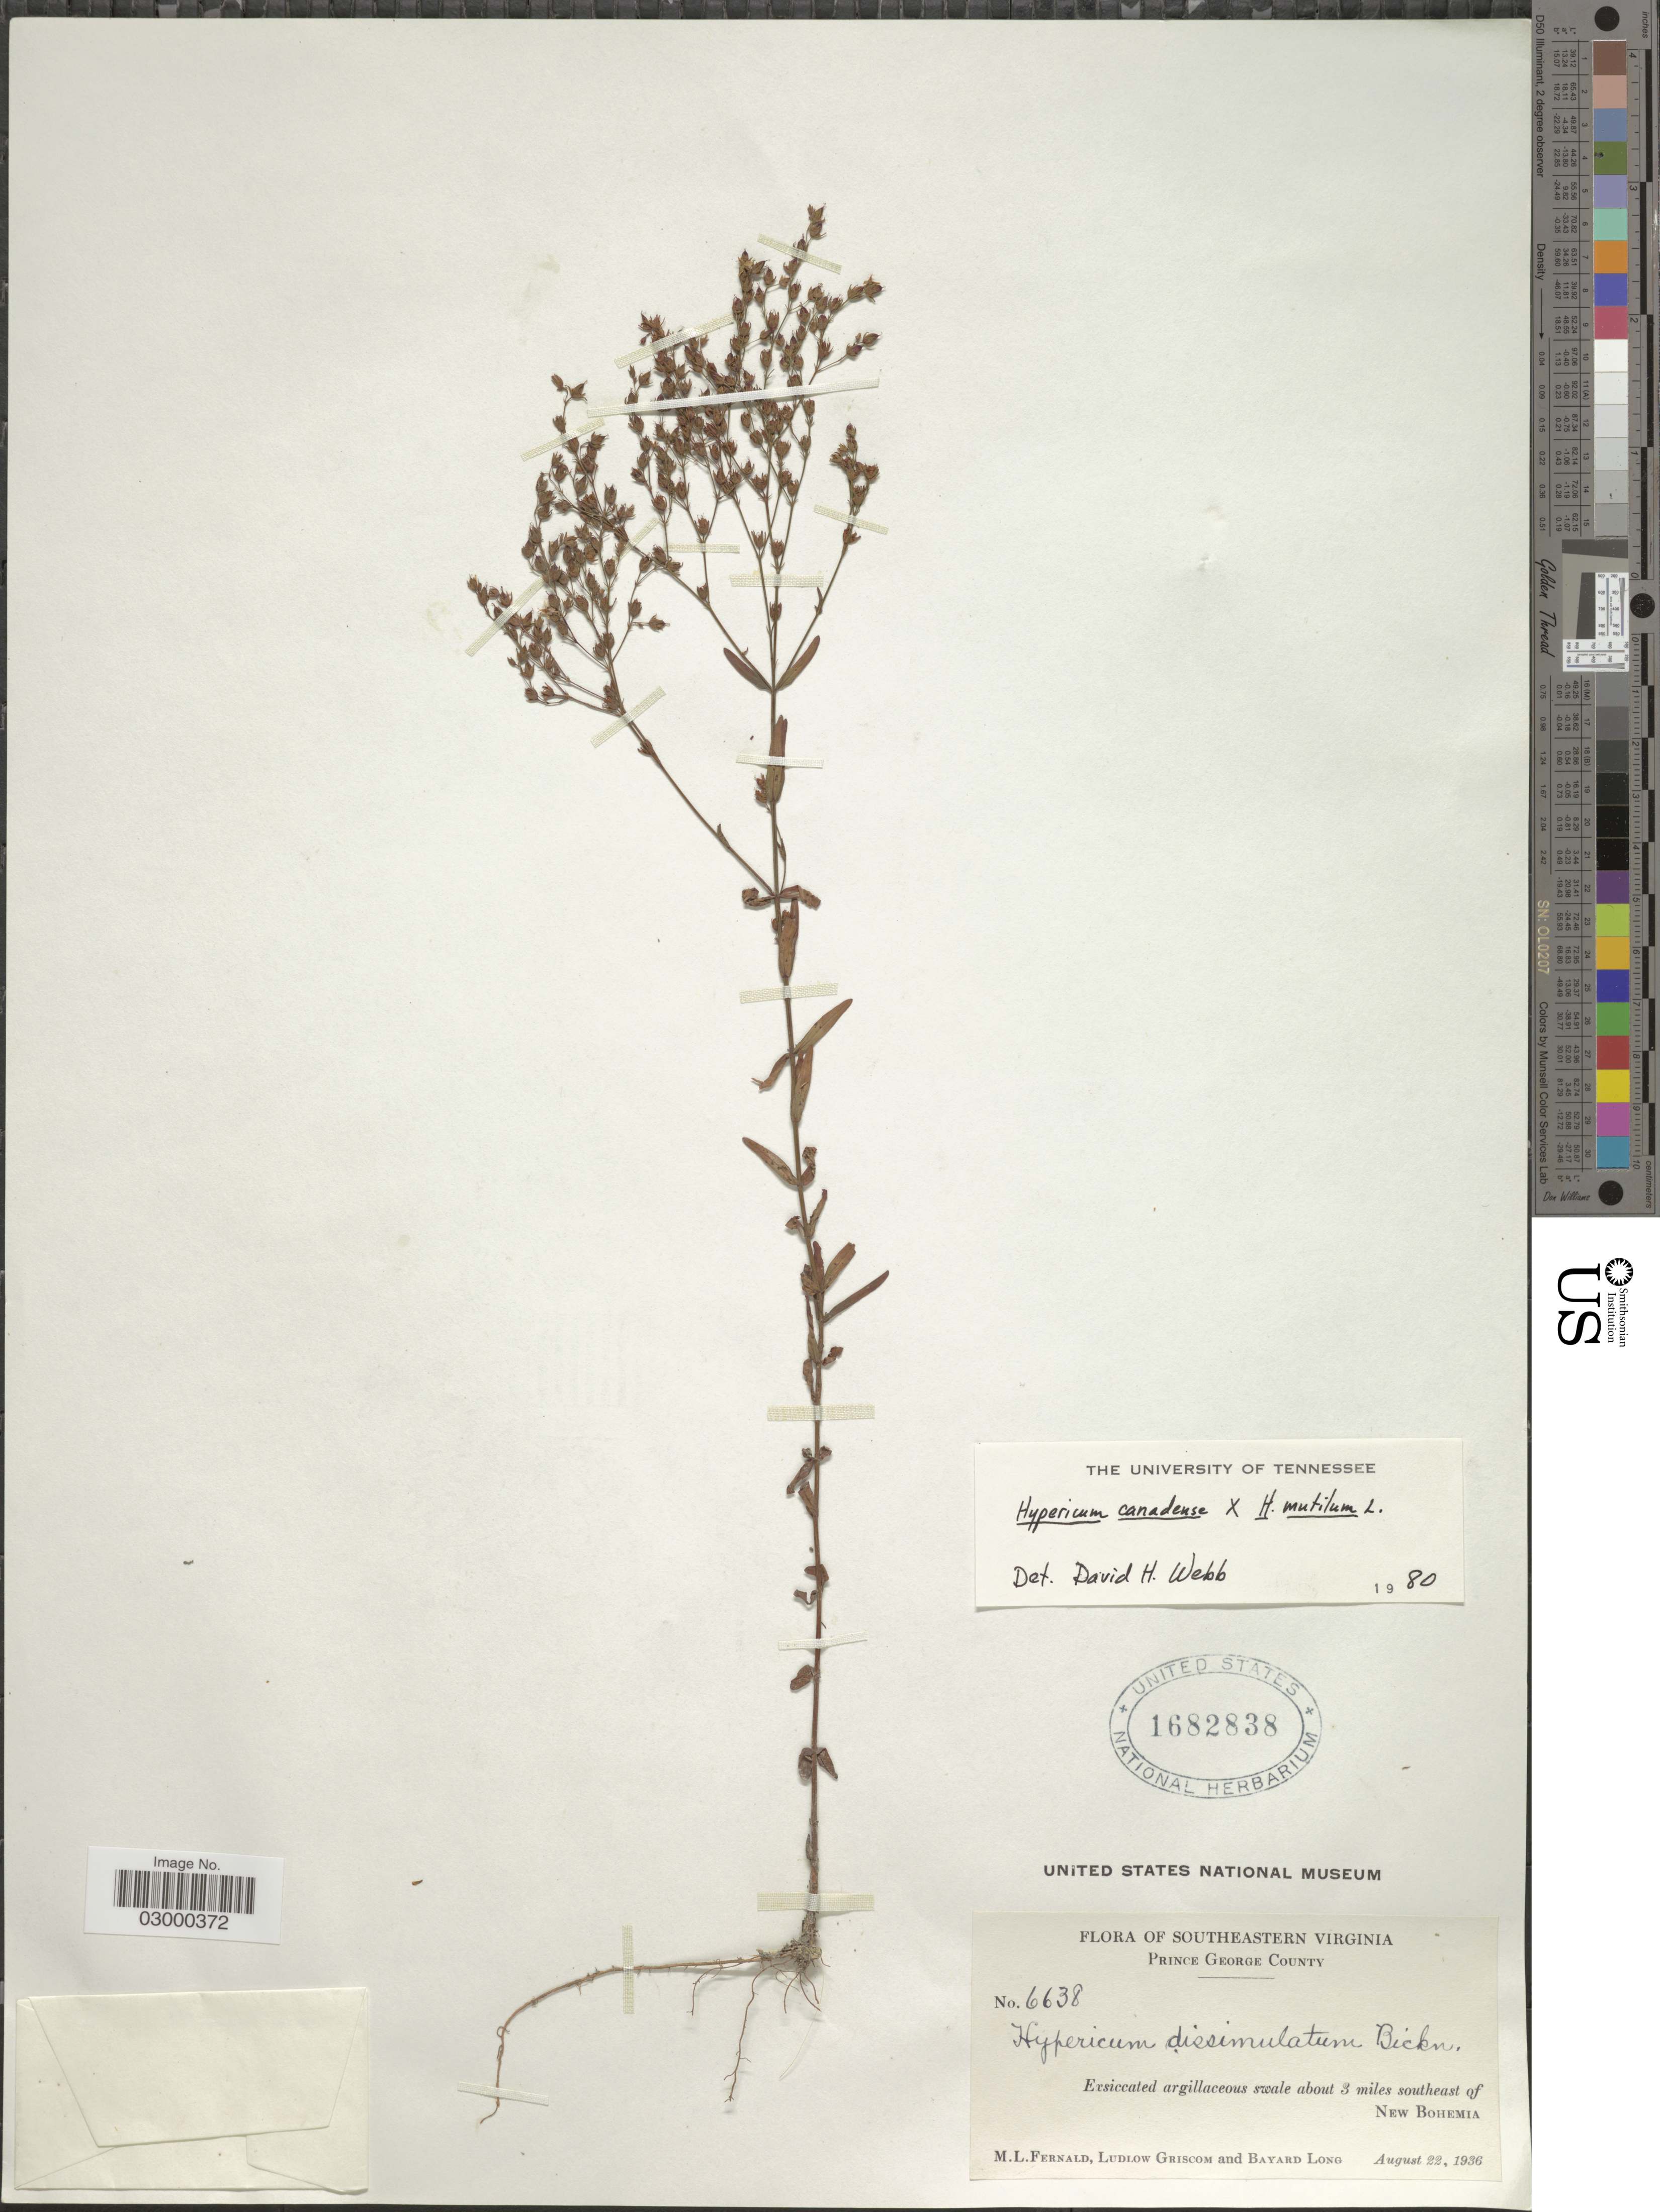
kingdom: Plantae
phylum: Tracheophyta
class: Magnoliopsida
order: Malpighiales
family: Hypericaceae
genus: Hypericum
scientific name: Hypericum canadense x H. mutilum L.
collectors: M. L. Fernald, L. Griscom & B. Long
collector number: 6638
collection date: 1936-08-22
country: United States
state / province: Virginia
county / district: Prince George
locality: Southeastern Virginia, Prince George County, Exsiccated argillaceous swale about 3 miles southeast of New Bohemia.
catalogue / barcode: US 1682838